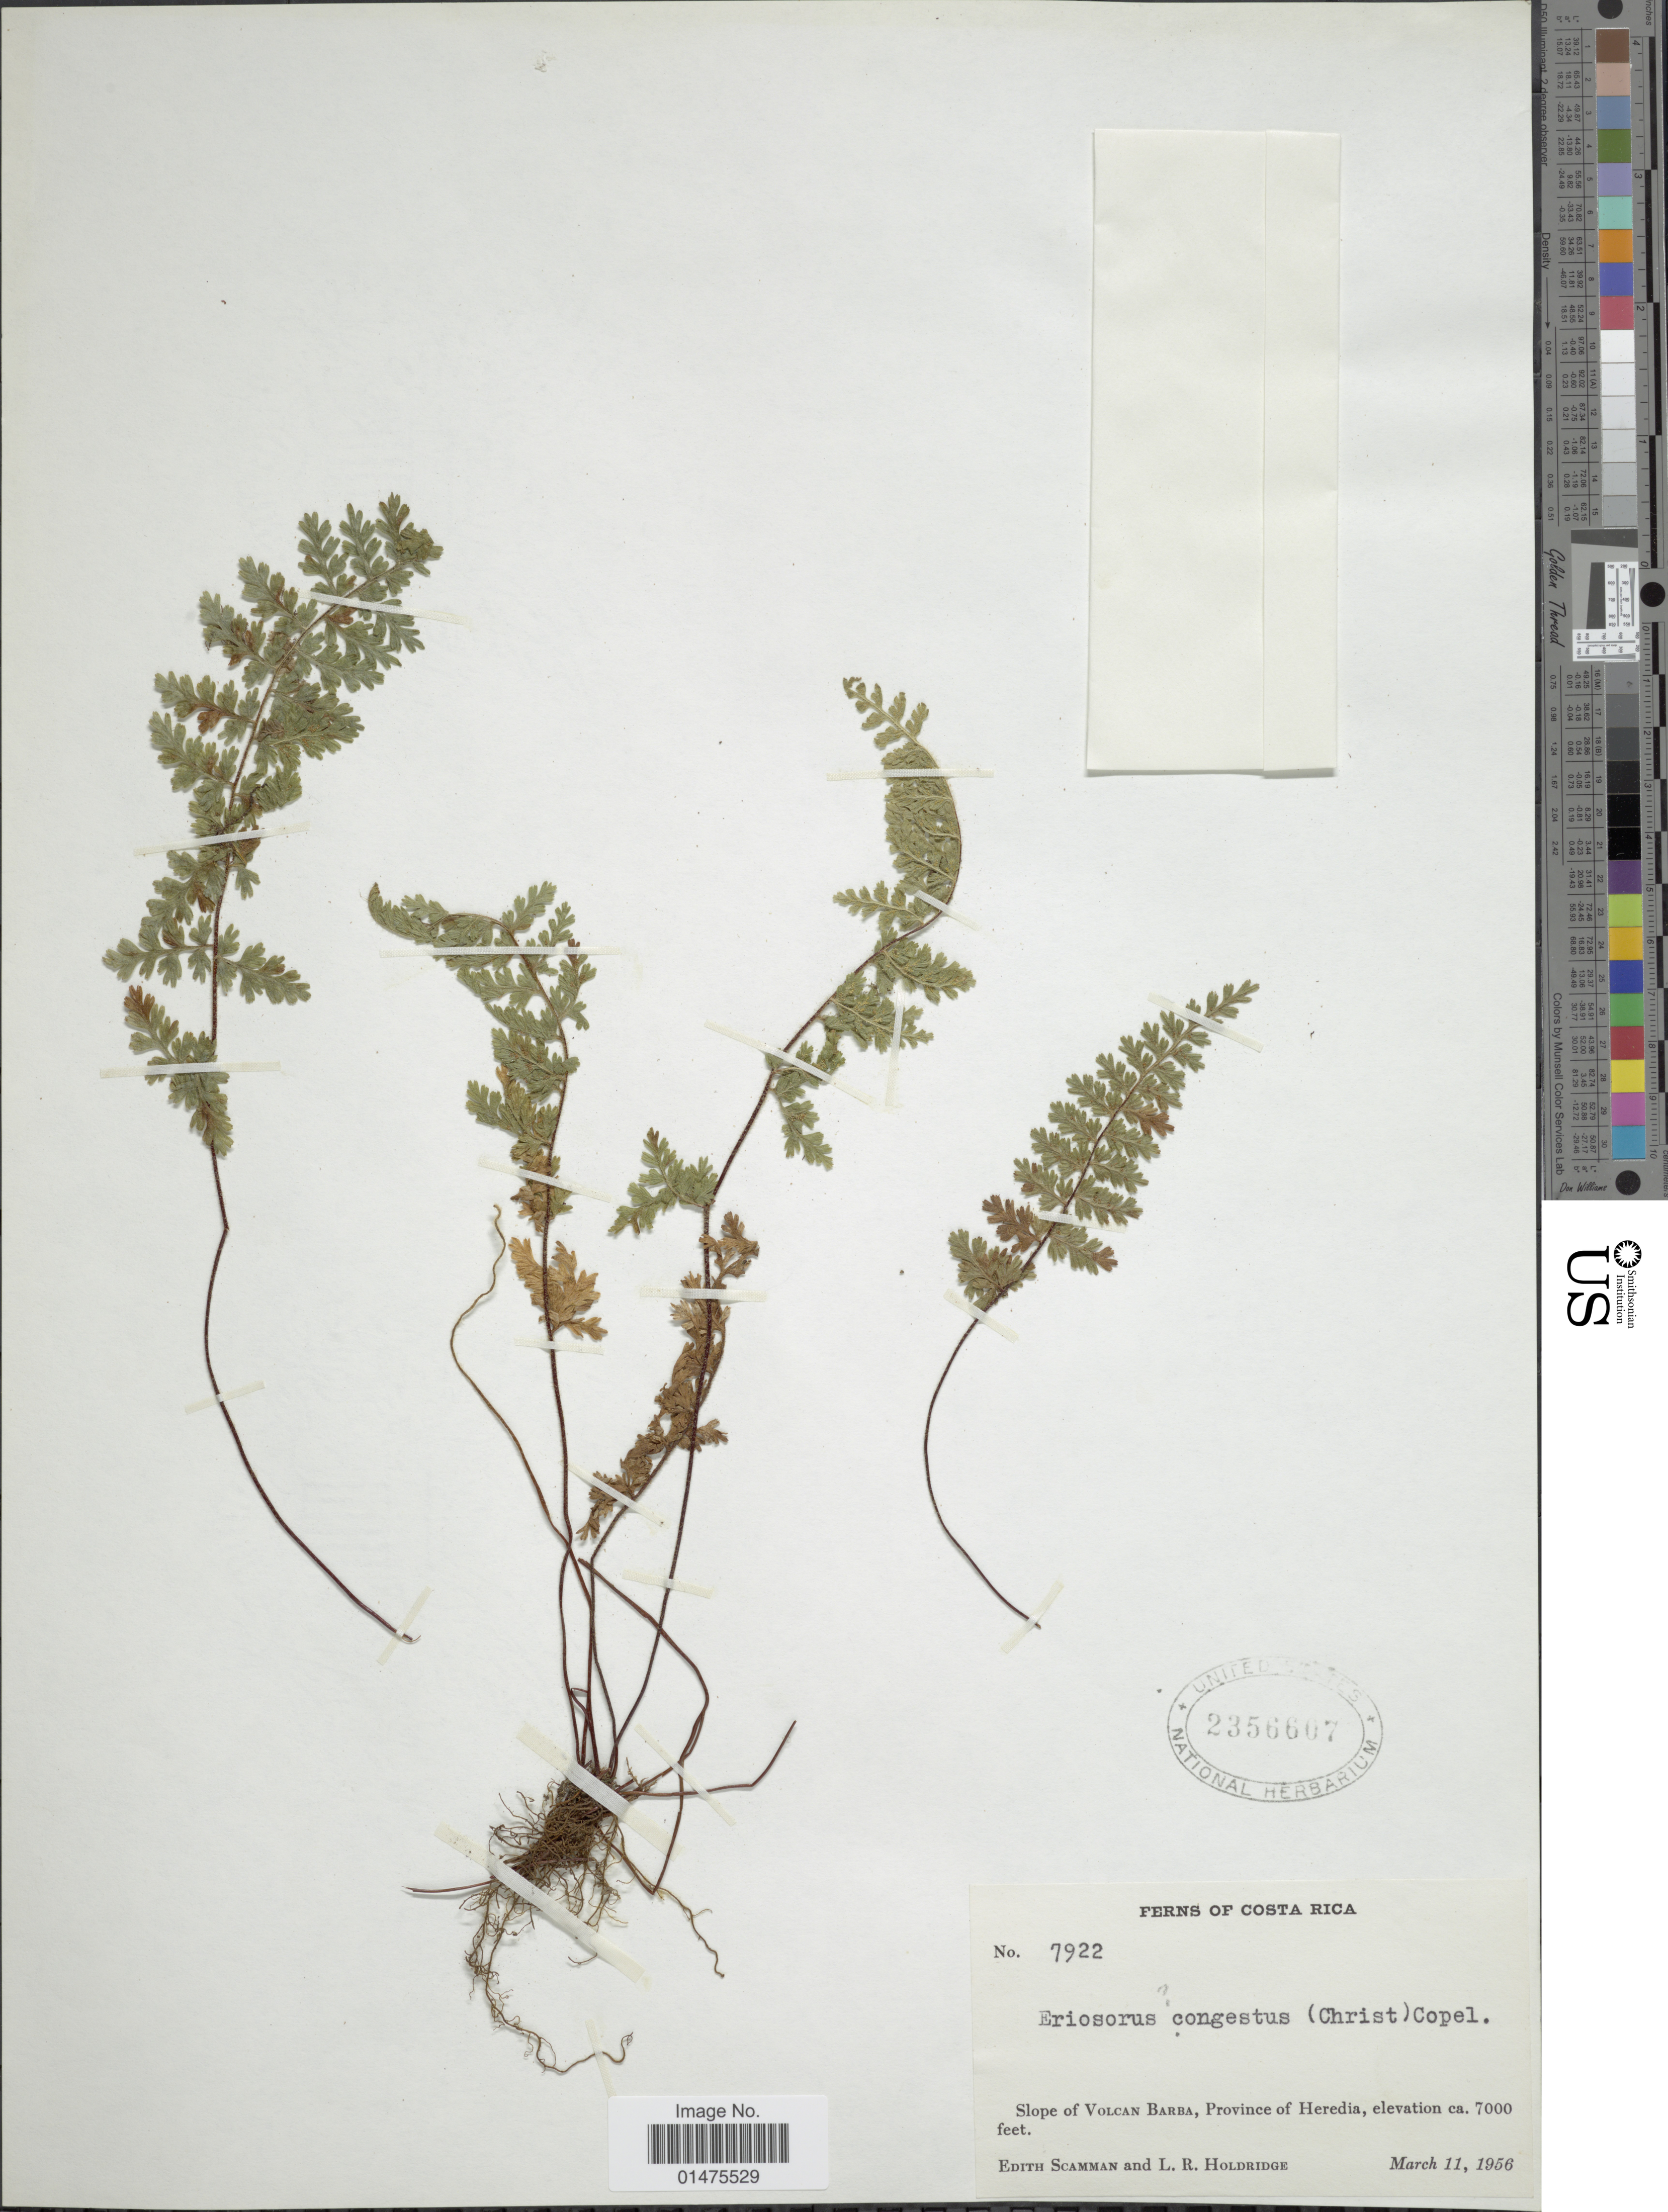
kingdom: Plantae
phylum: Tracheophyta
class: Polypodiopsida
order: Polypodiales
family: Pteridaceae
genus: Jamesonia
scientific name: Jamesonia congesta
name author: (Christ) Christenh.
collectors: E. Scamman & L. Holdridge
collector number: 7922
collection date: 1956-03-11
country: Costa Rica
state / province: Heredia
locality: Slope of Volcan Barba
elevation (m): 2134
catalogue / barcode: US 2356607